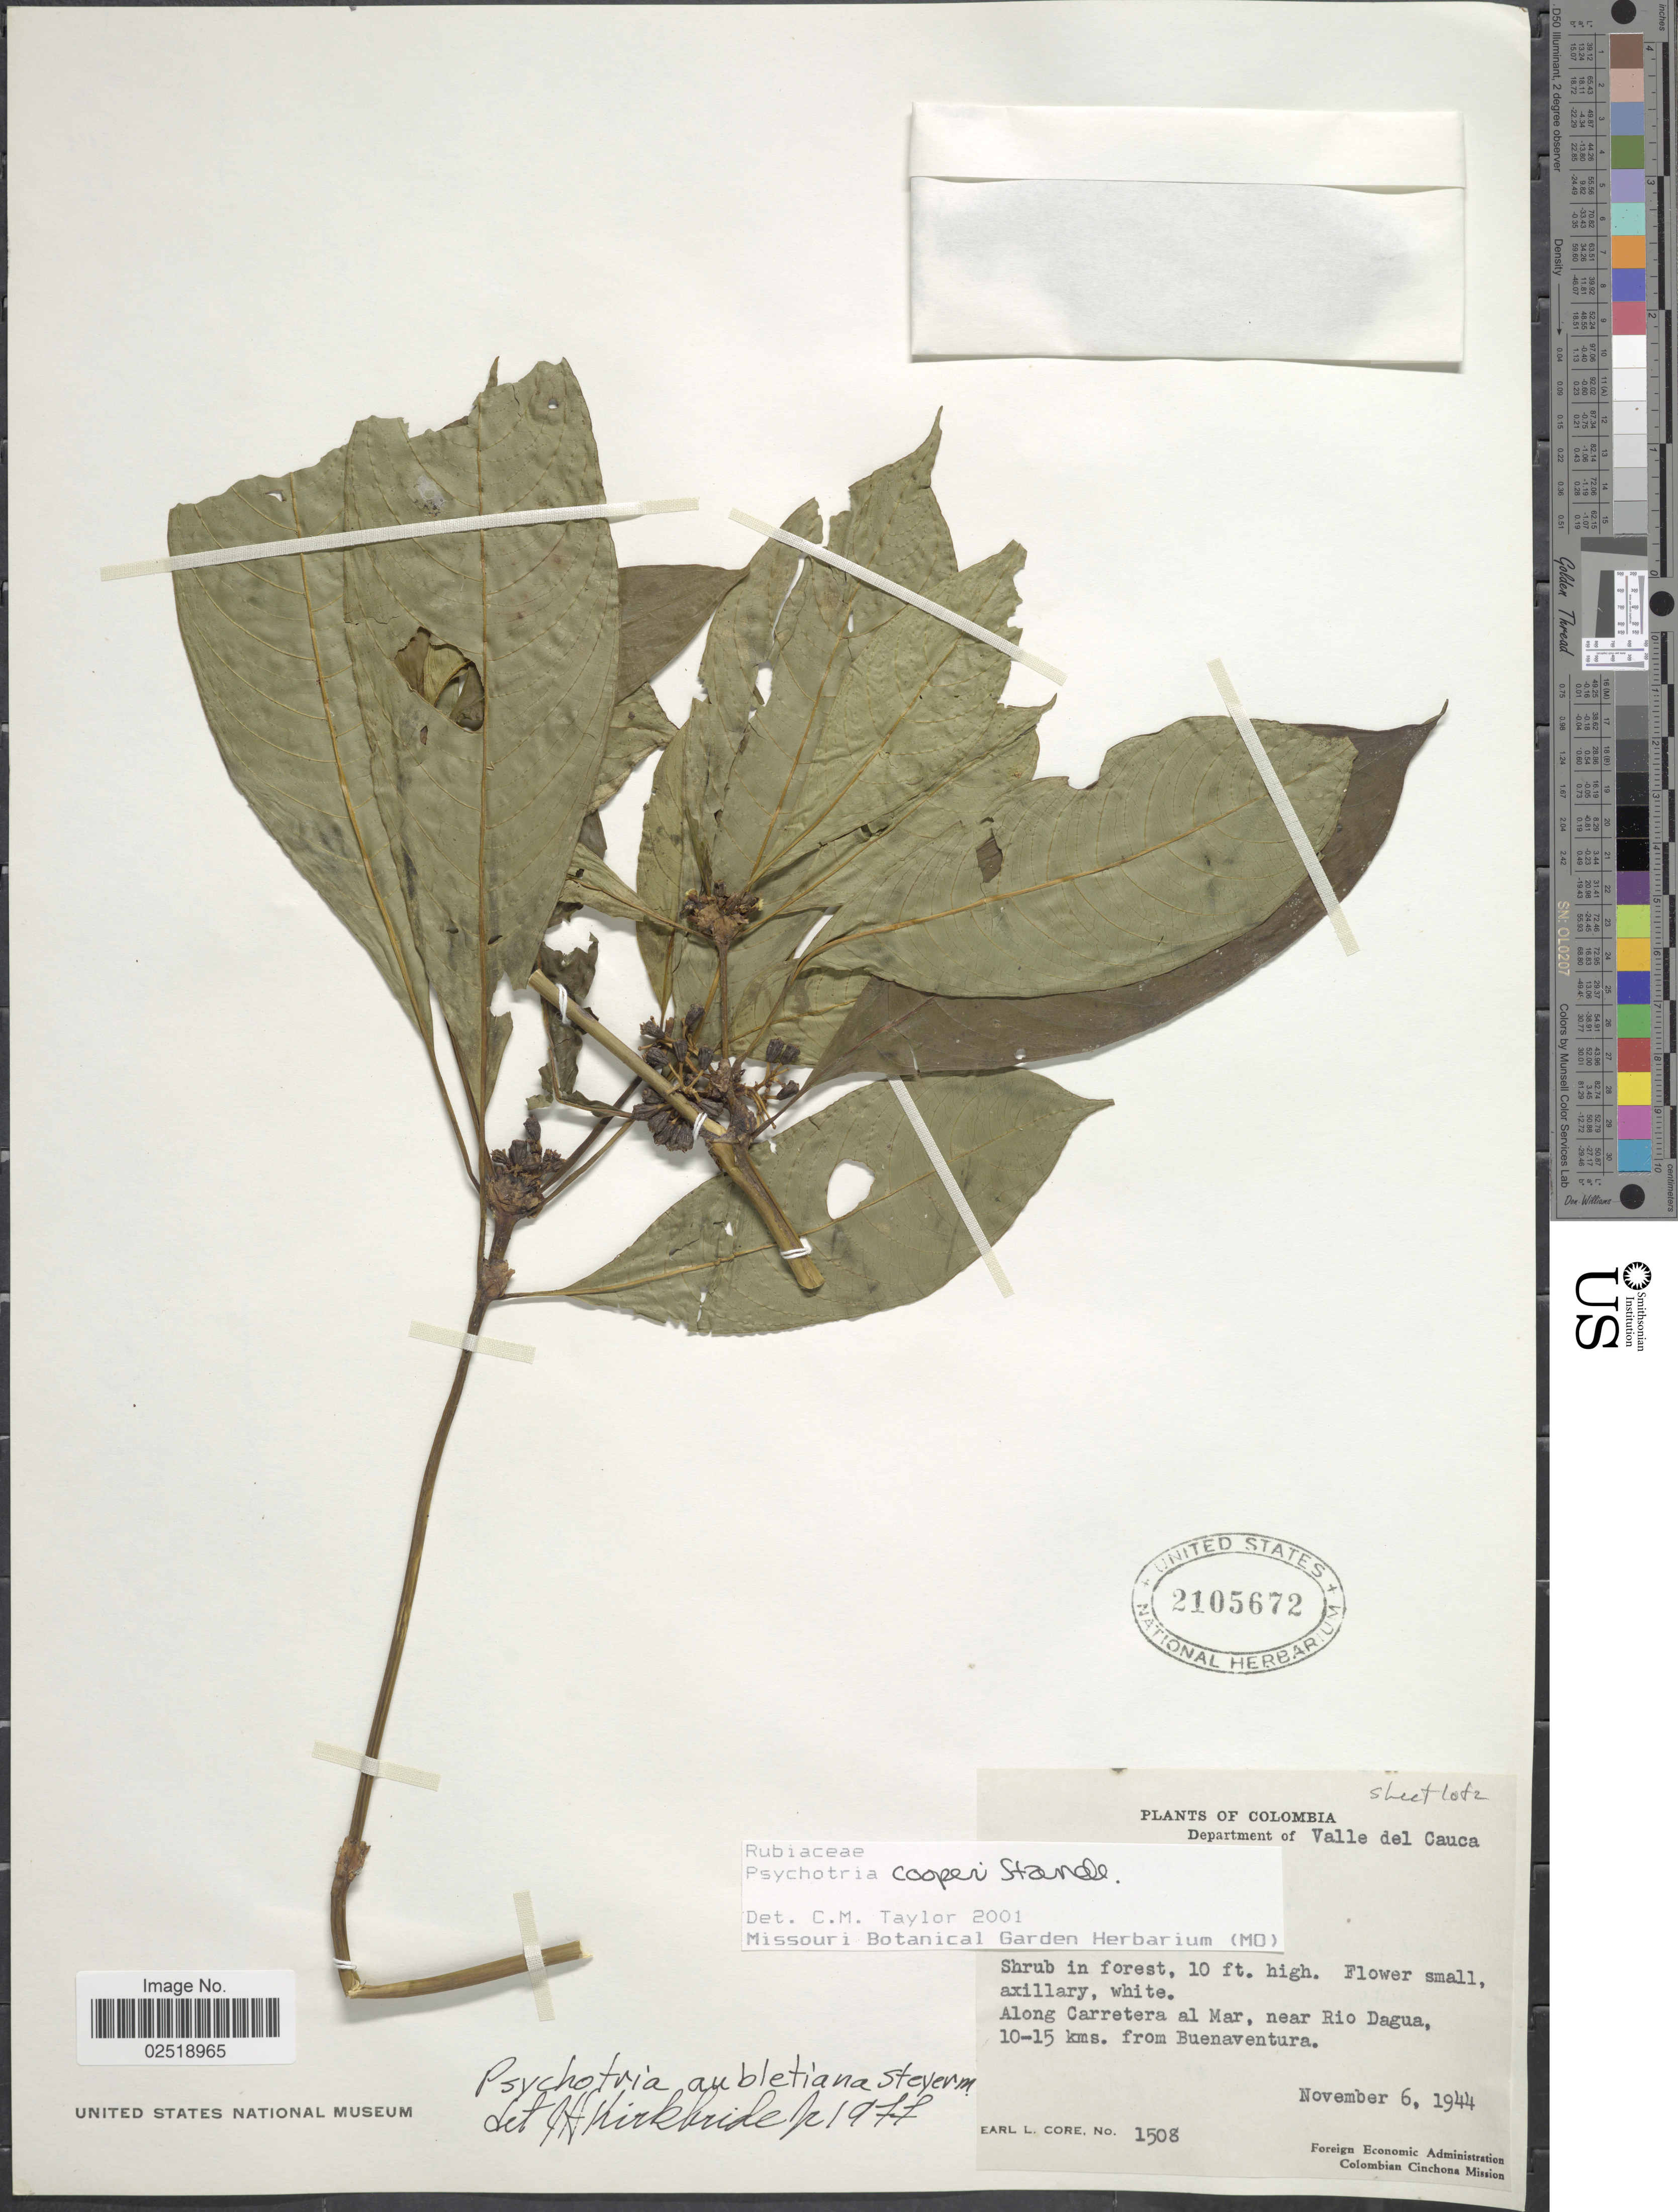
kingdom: Plantae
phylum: Tracheophyta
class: Magnoliopsida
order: Gentianales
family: Rubiaceae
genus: Psychotria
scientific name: Psychotria cooperi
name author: Standl.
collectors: E. L. Core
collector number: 1508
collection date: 1944-11-06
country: Colombia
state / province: Valle del Cauca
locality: Department of Valle del Cauca, Shrub in forest, Along Carretera al Mar, near Rio Dagua, 10-15 kms from Buenaventura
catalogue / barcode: US 2105672